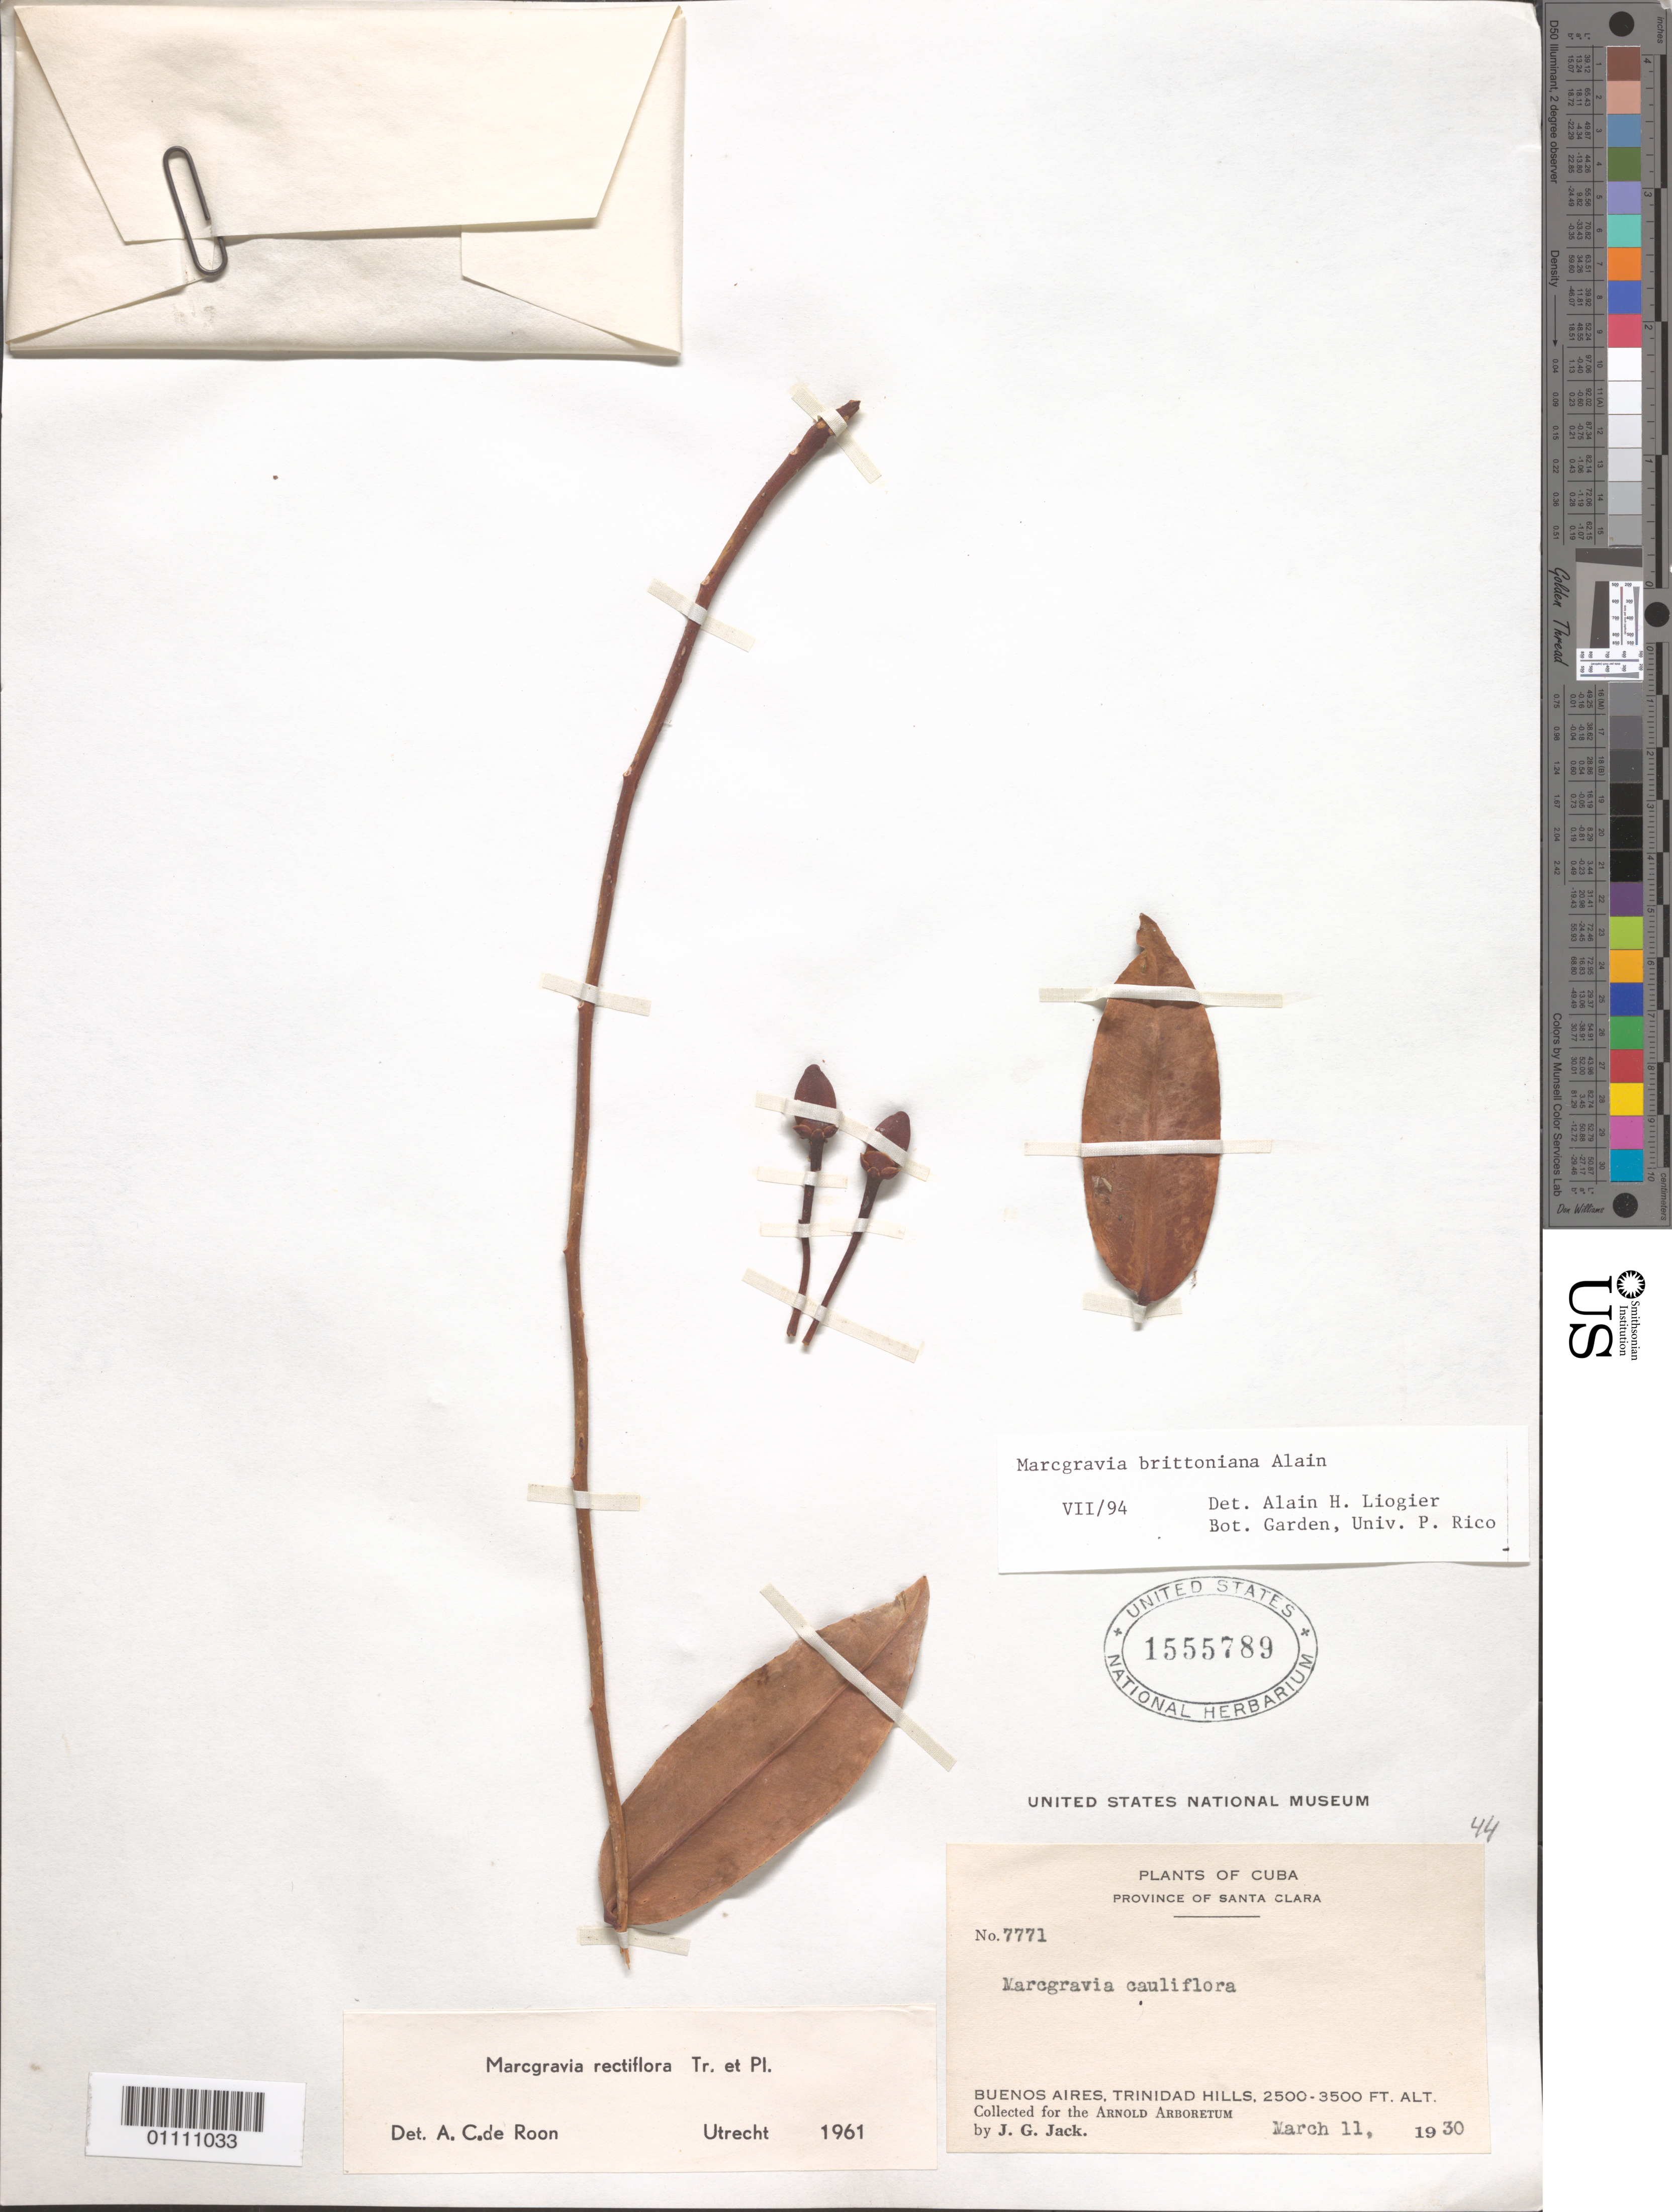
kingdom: Plantae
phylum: Tracheophyta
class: Magnoliopsida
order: Ericales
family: Marcgraviaceae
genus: Marcgravia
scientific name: Marcgravia brittoniana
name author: Alain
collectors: J. G. Jack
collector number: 7771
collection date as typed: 11 Mar 1930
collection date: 1930-03-11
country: Cuba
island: Cuba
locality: Buenos Aires, Trinidad Hills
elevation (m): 762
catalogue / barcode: US 1555789